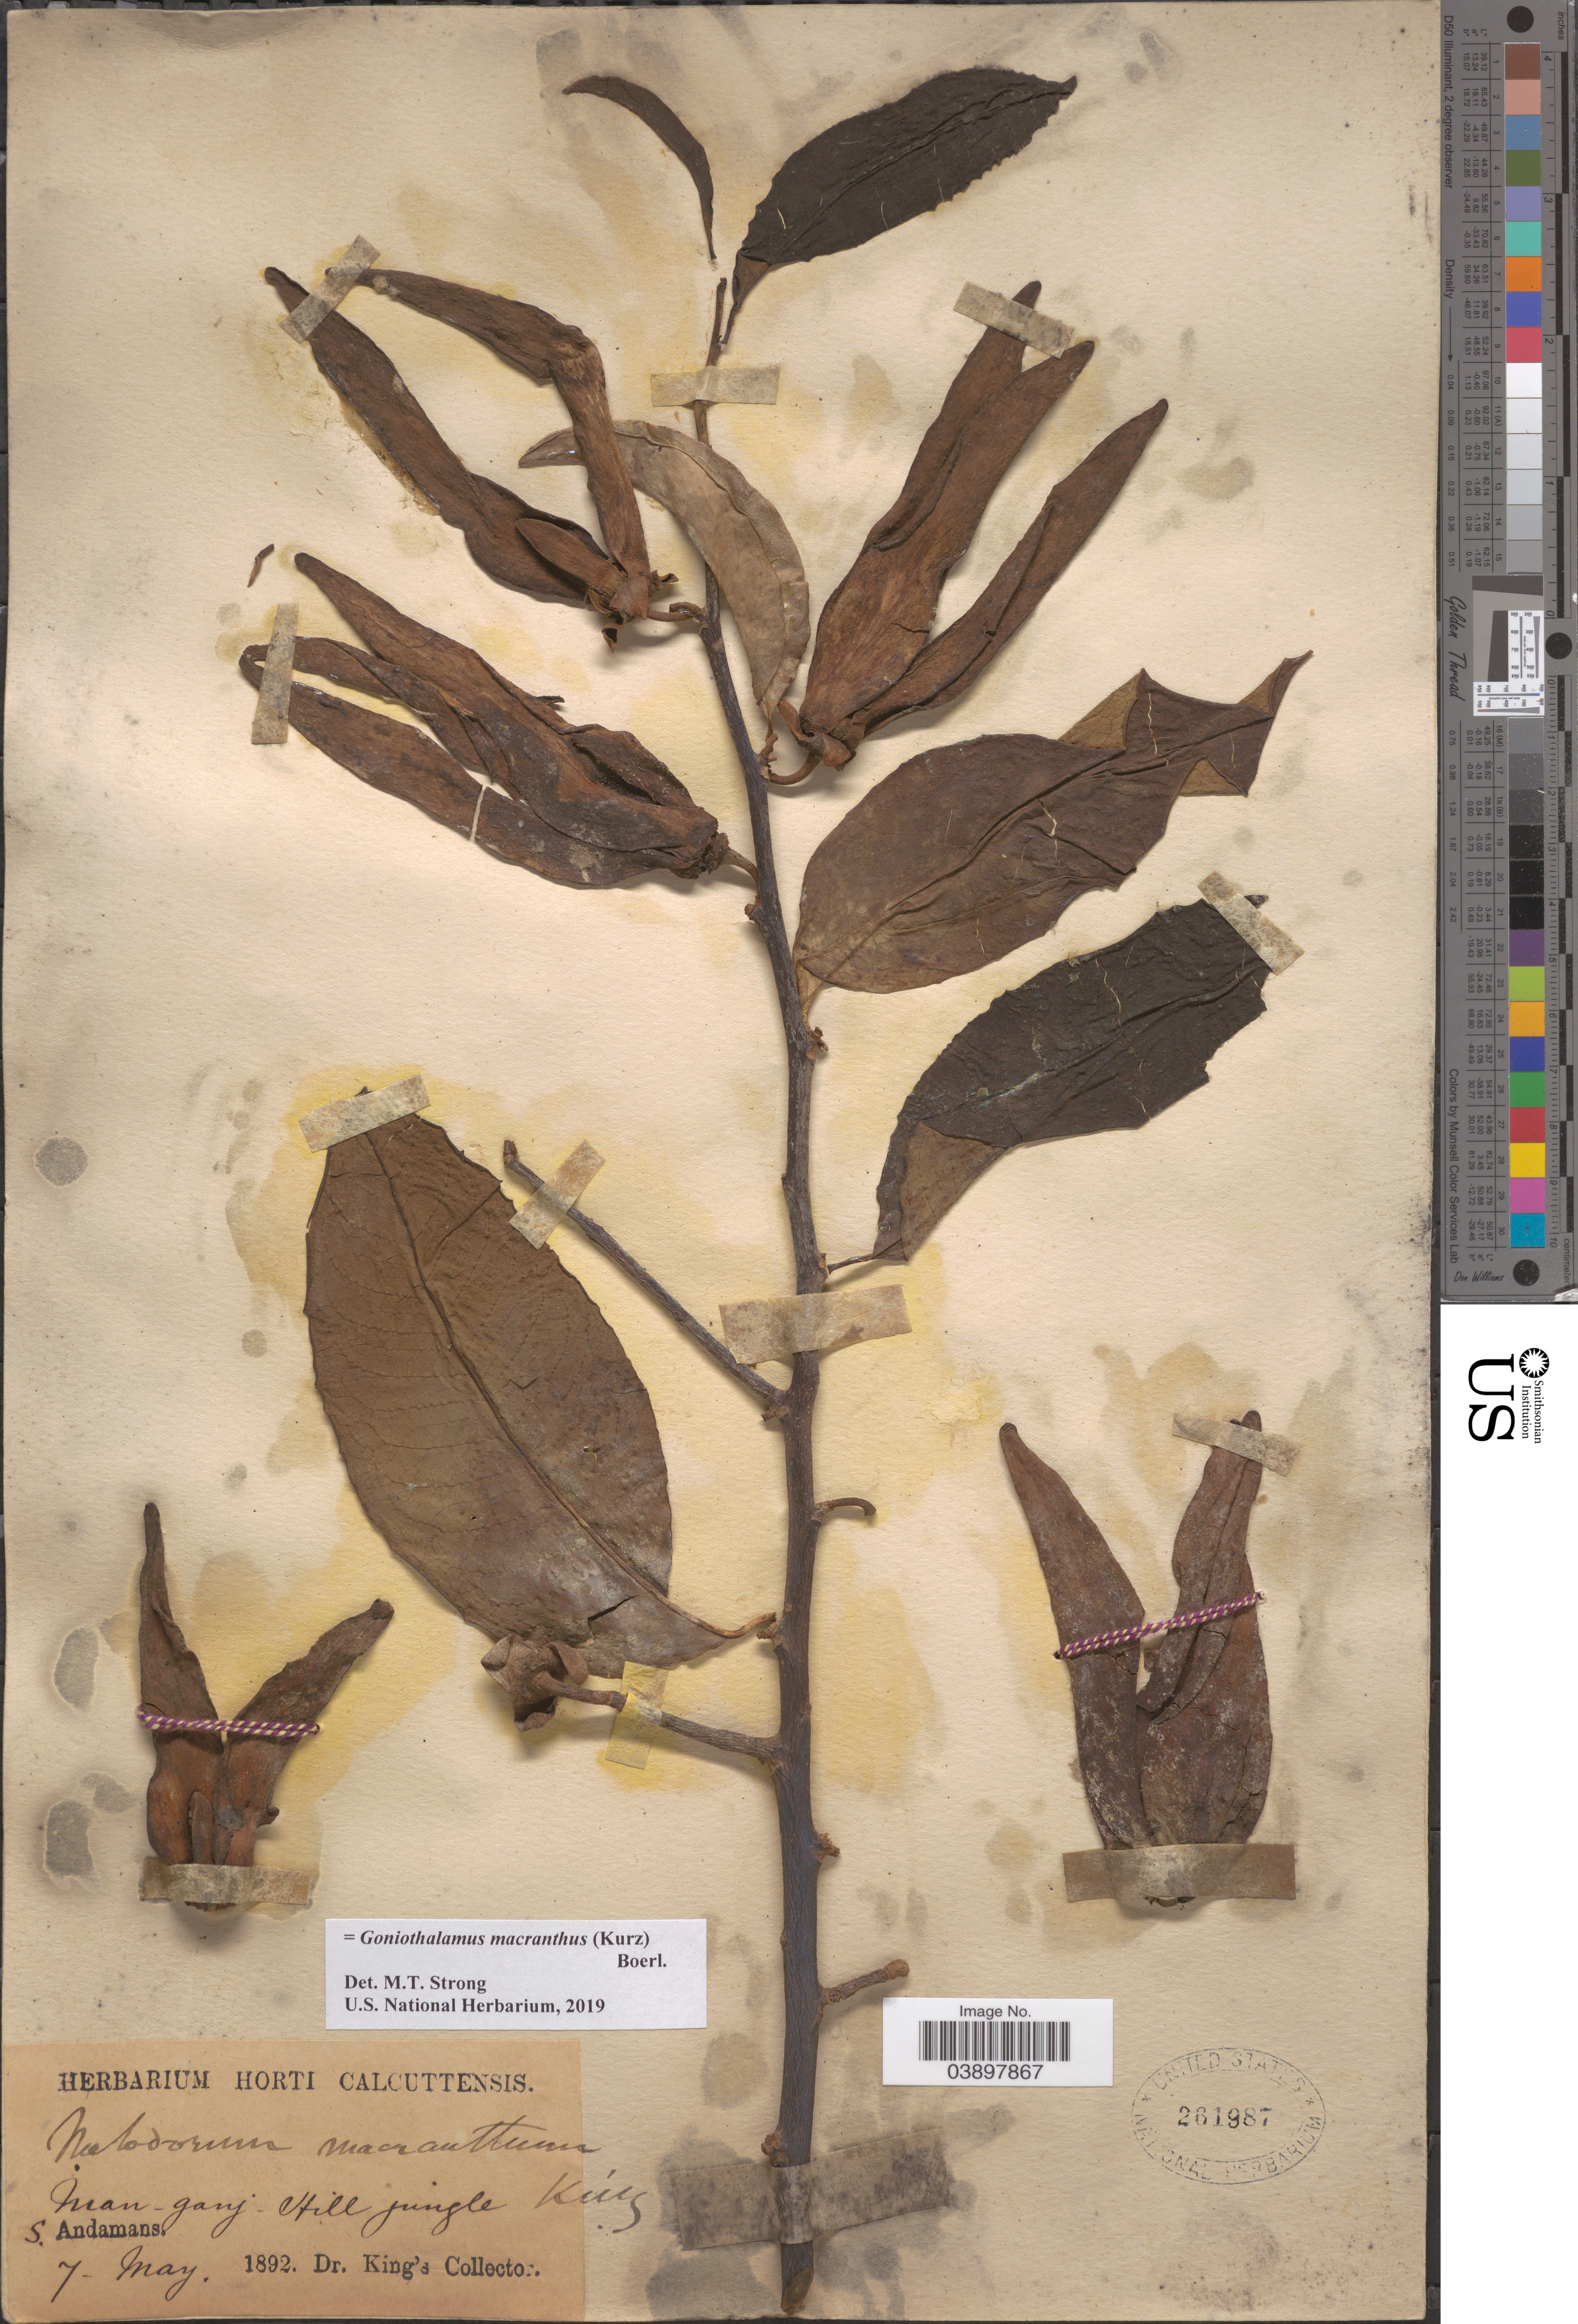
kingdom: Plantae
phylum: Tracheophyta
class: Magnoliopsida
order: Magnoliales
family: Annonaceae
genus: Goniothalamus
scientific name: Goniothalamus macranthus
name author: (Kurz) Boerl.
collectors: Dr. King's collector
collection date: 1892-05-07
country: India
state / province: Andaman and Nicobar Islands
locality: Man-ganj- Hill jungle. S. Andamans.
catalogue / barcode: US 261987